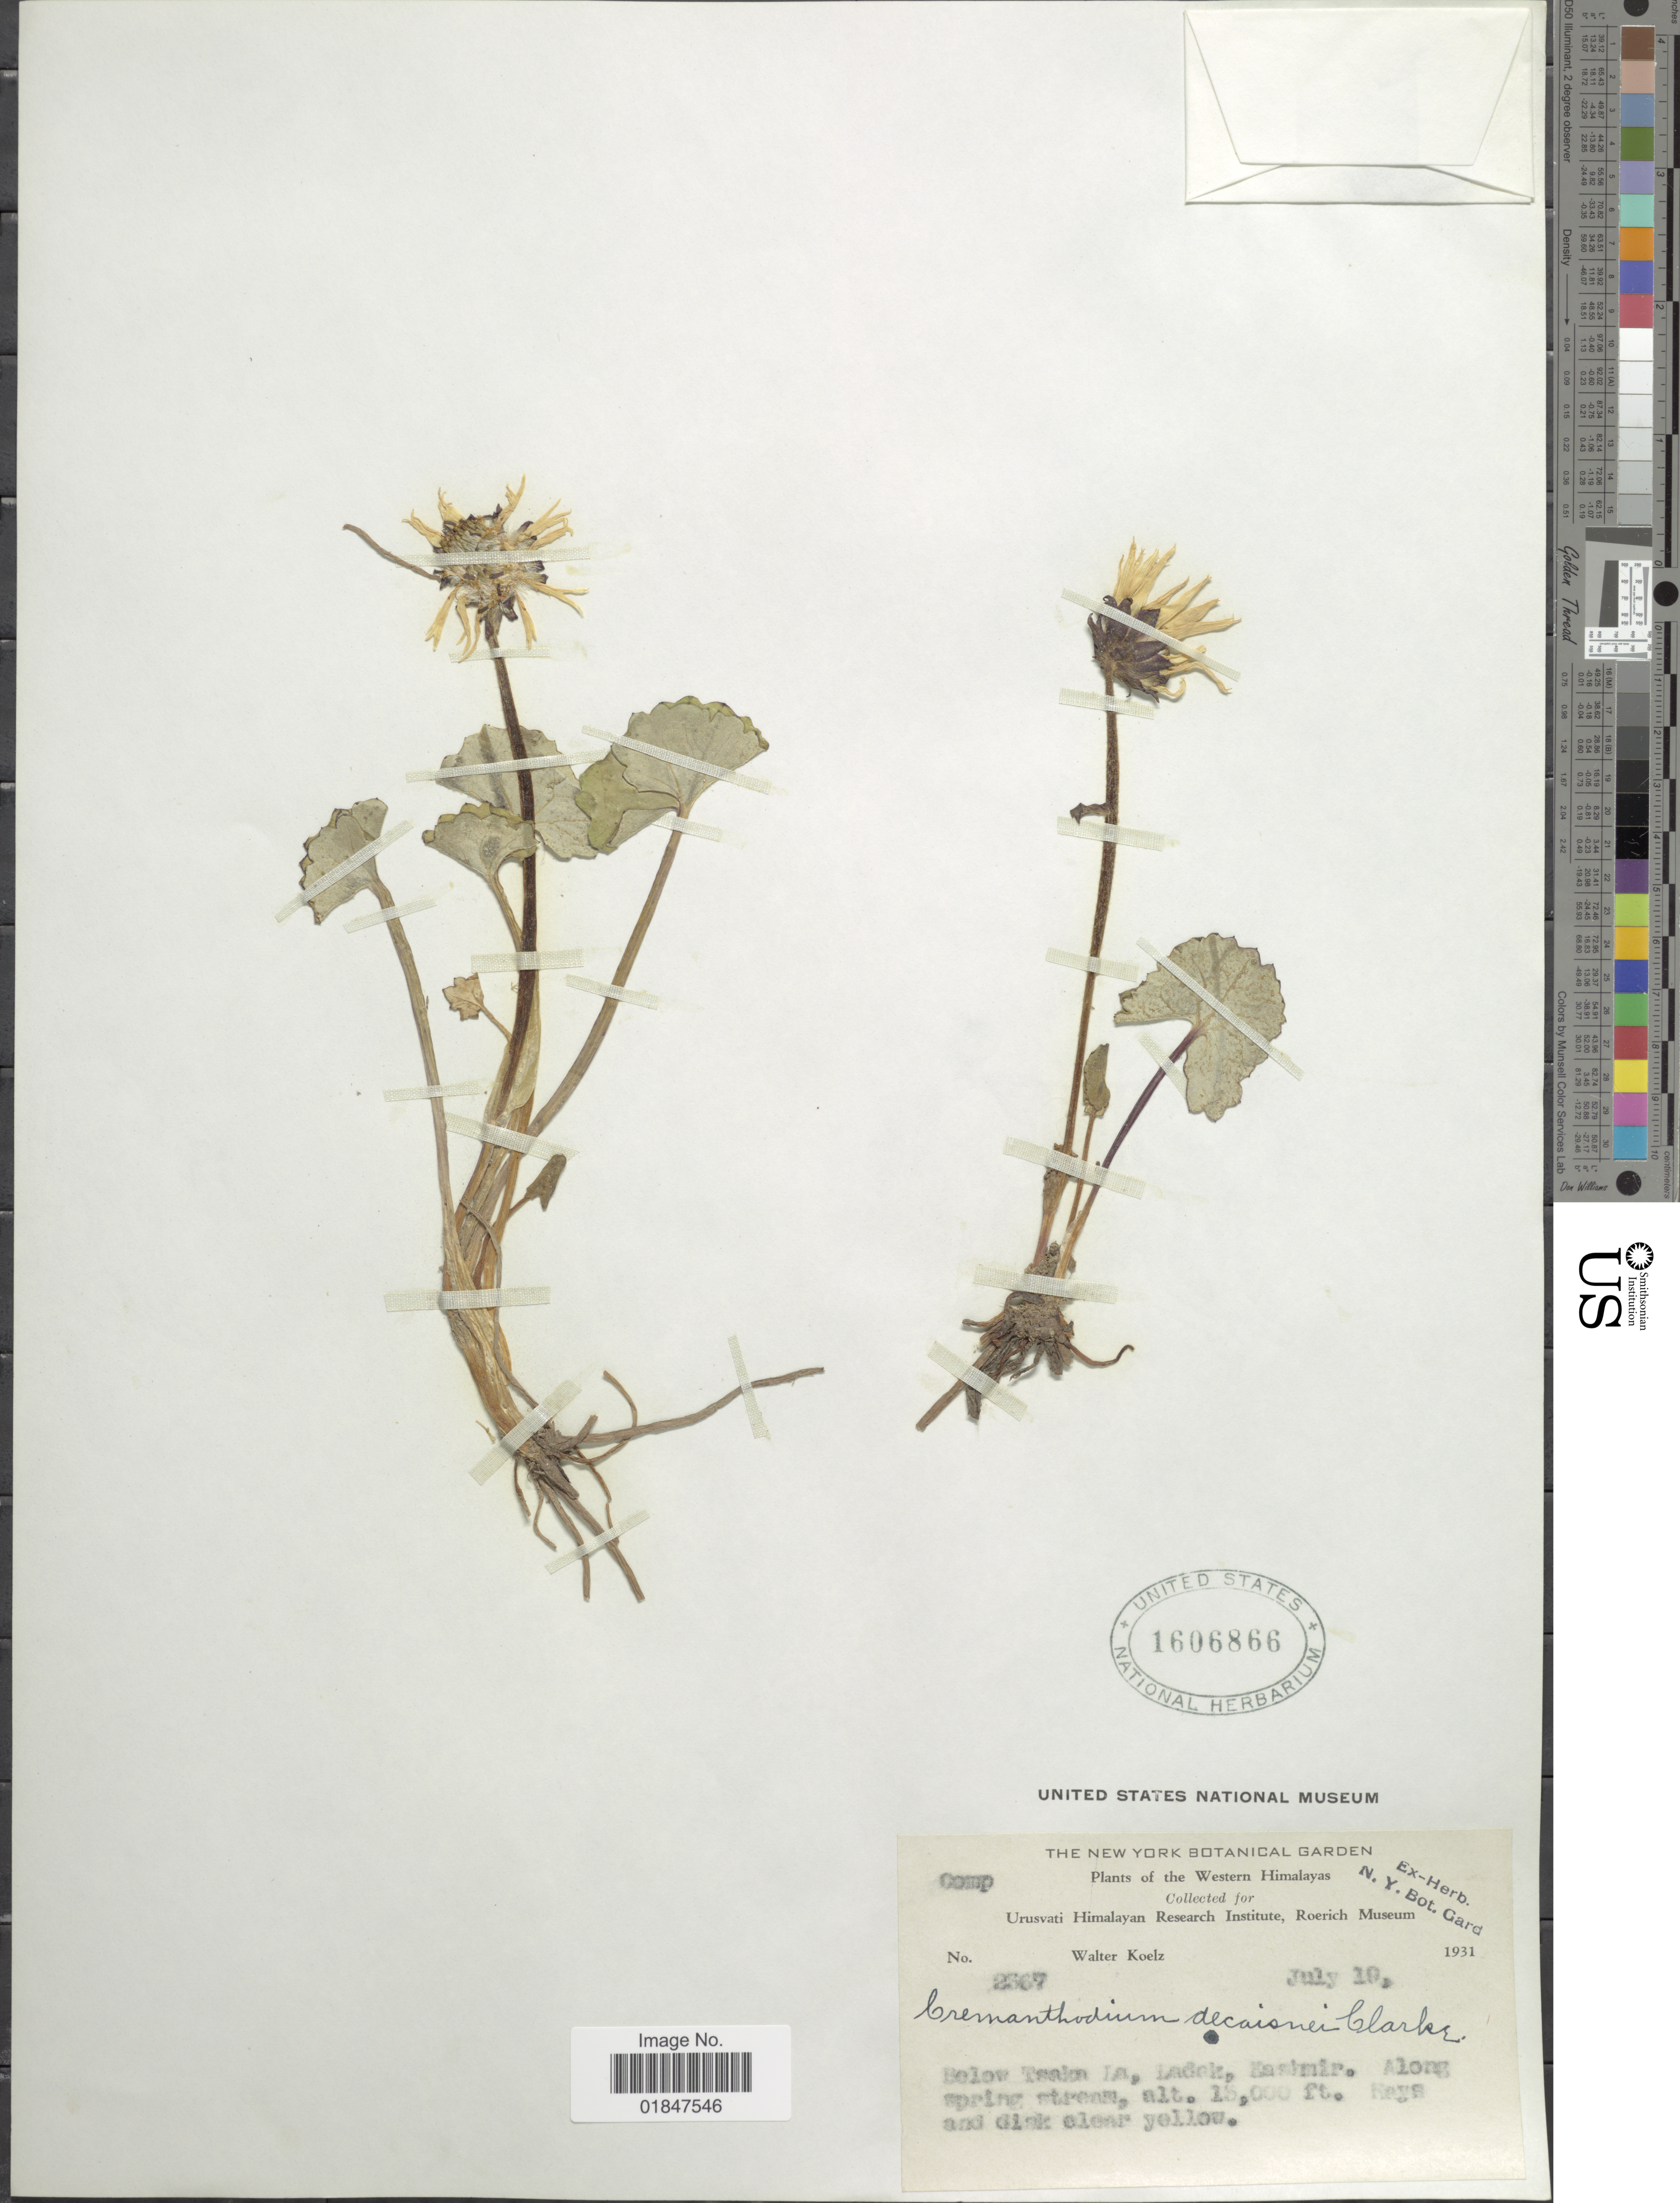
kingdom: Plantae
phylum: Tracheophyta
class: Magnoliopsida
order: Asterales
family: Asteraceae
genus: Cremanthodium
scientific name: Cremanthodium decaisnei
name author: C.B. Clarke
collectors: W. N. Koelz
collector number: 2367*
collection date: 1931-07-19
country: India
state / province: Jammu and Kashmir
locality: Western Himalayas, Below Tsaka La. Ladek, Kashmir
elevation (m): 3962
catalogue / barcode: US 1606866